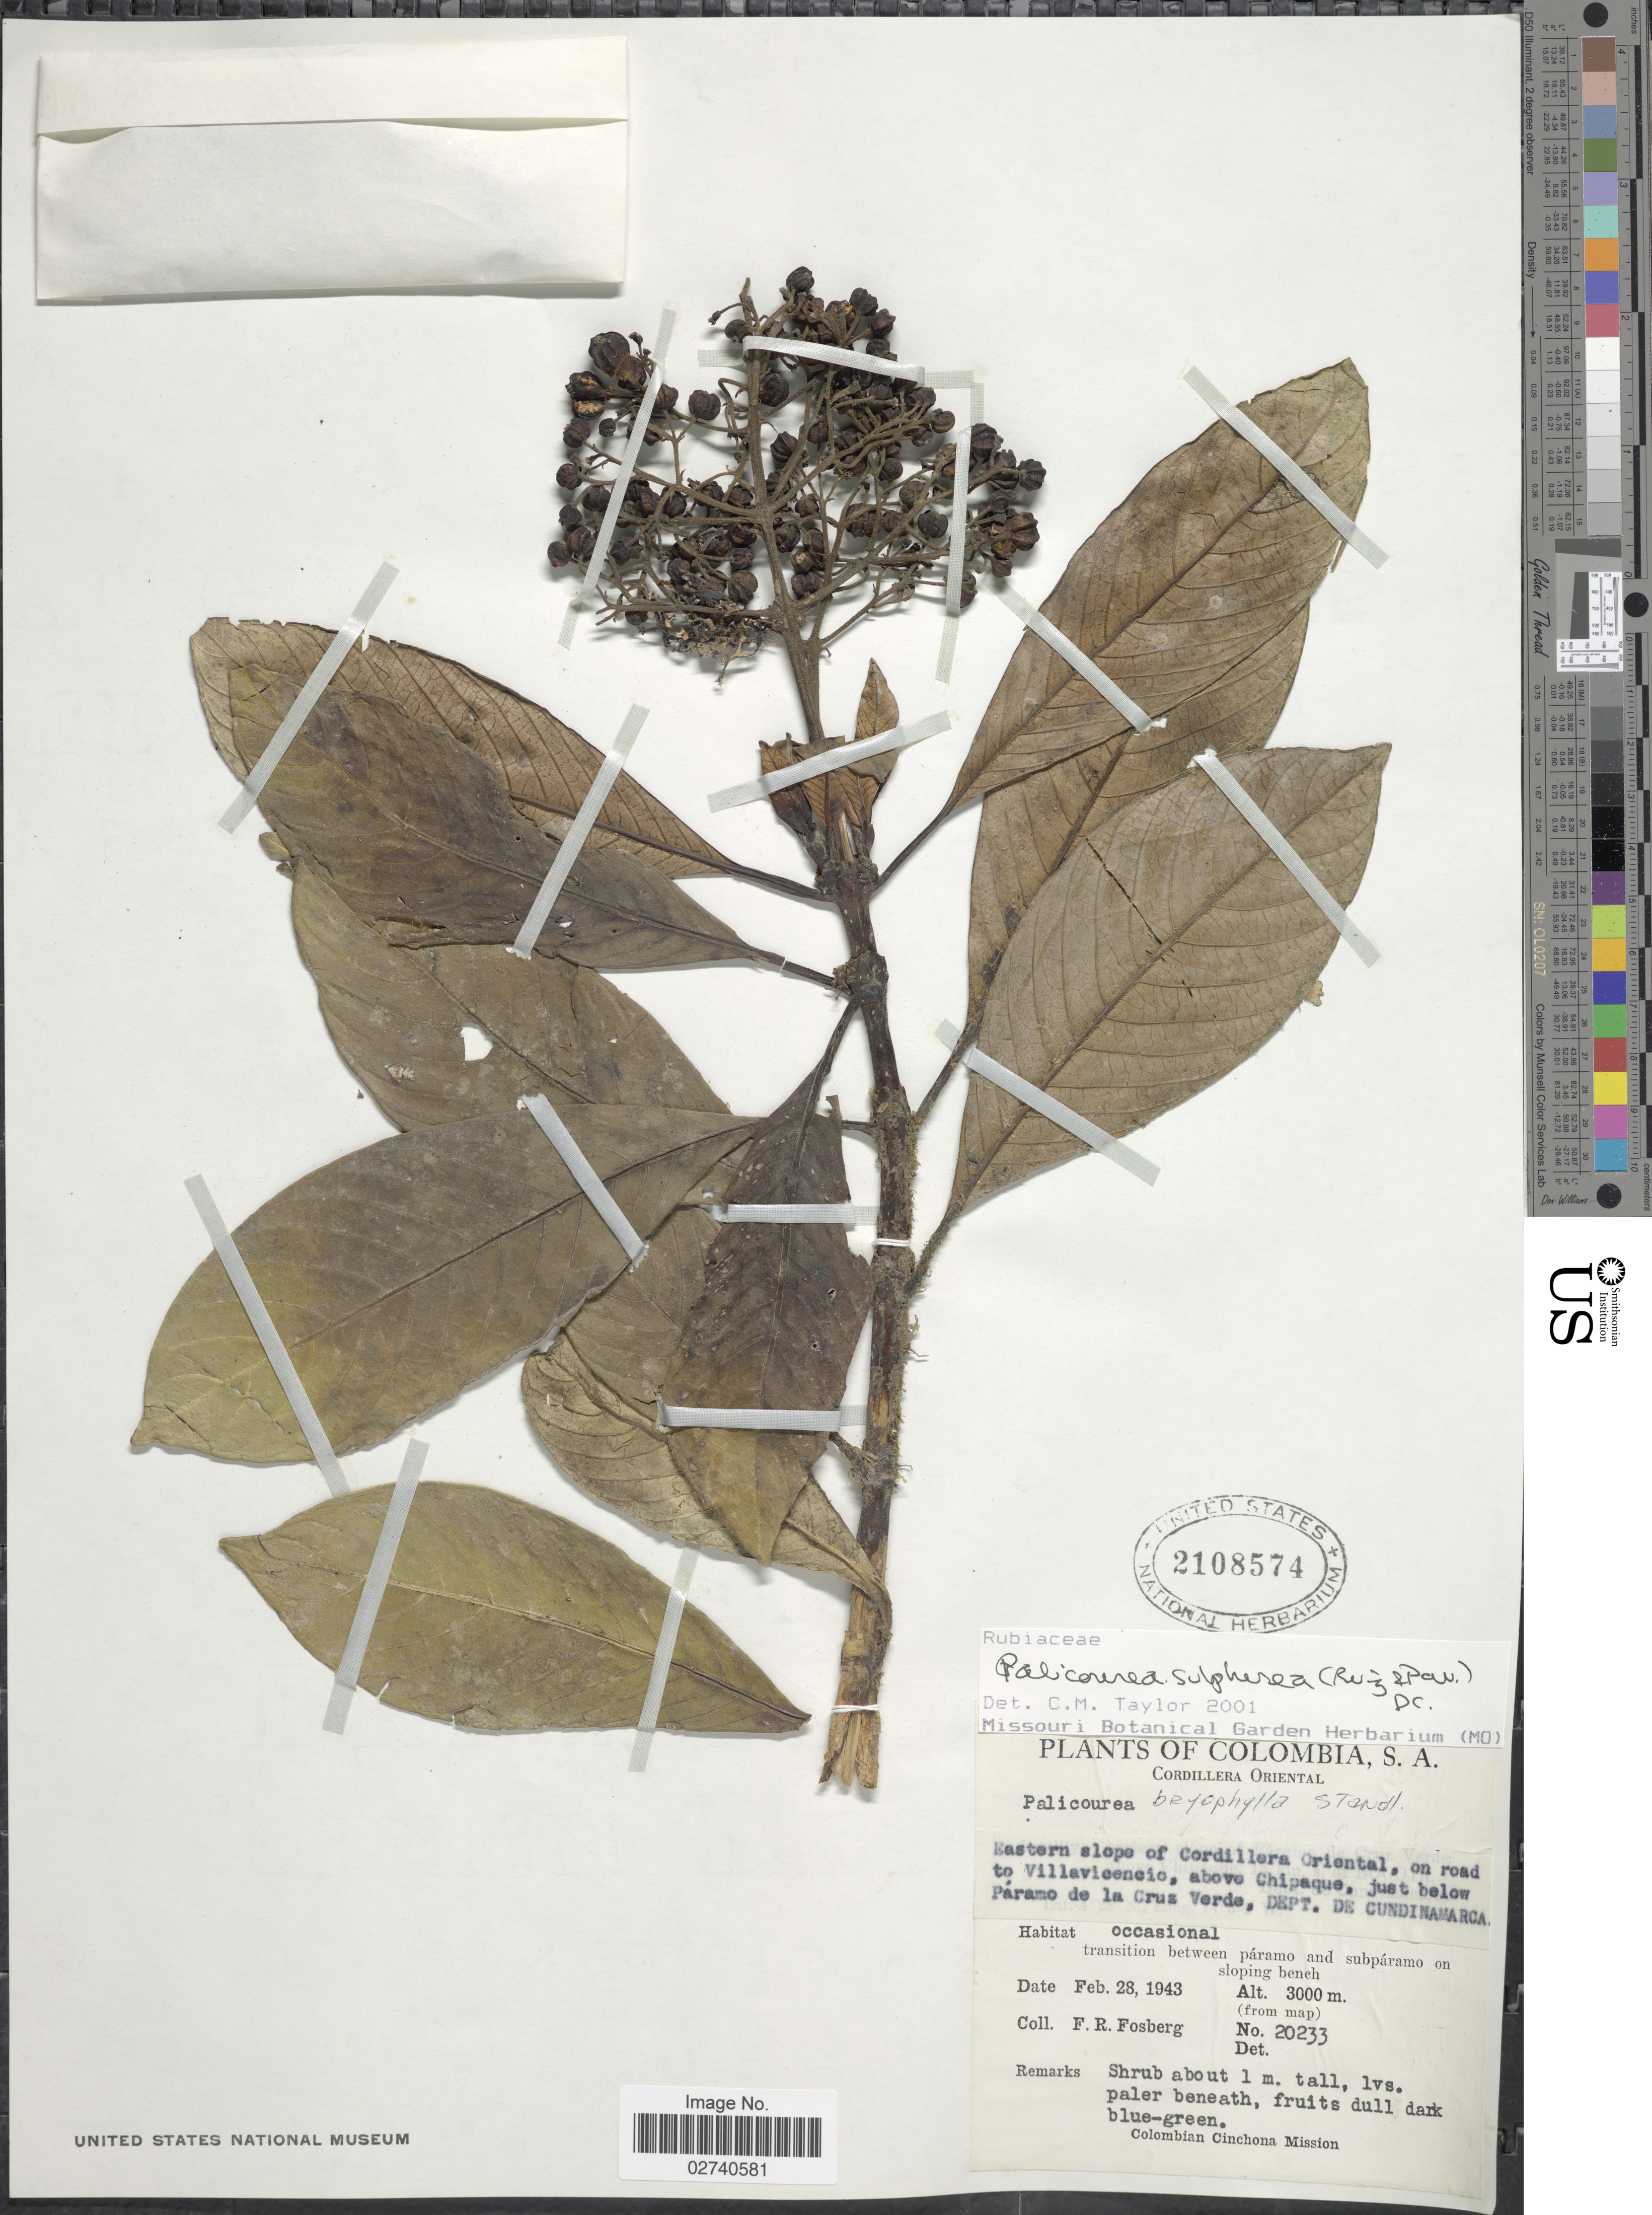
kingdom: Plantae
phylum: Tracheophyta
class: Magnoliopsida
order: Gentianales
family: Rubiaceae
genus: Palicourea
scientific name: Palicourea sulphurea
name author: (Ruiz & Pav.) DC.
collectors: F. R. Fosberg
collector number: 20233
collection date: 1943-02-28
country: Colombia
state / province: Cundinamarca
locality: Cordillera Oriental. Eastern slope of Cordillera Oriental, on road to Villavicencio, above Chipaque, just below Paramo de la Cruz Verde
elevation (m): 3000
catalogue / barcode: US 2108574